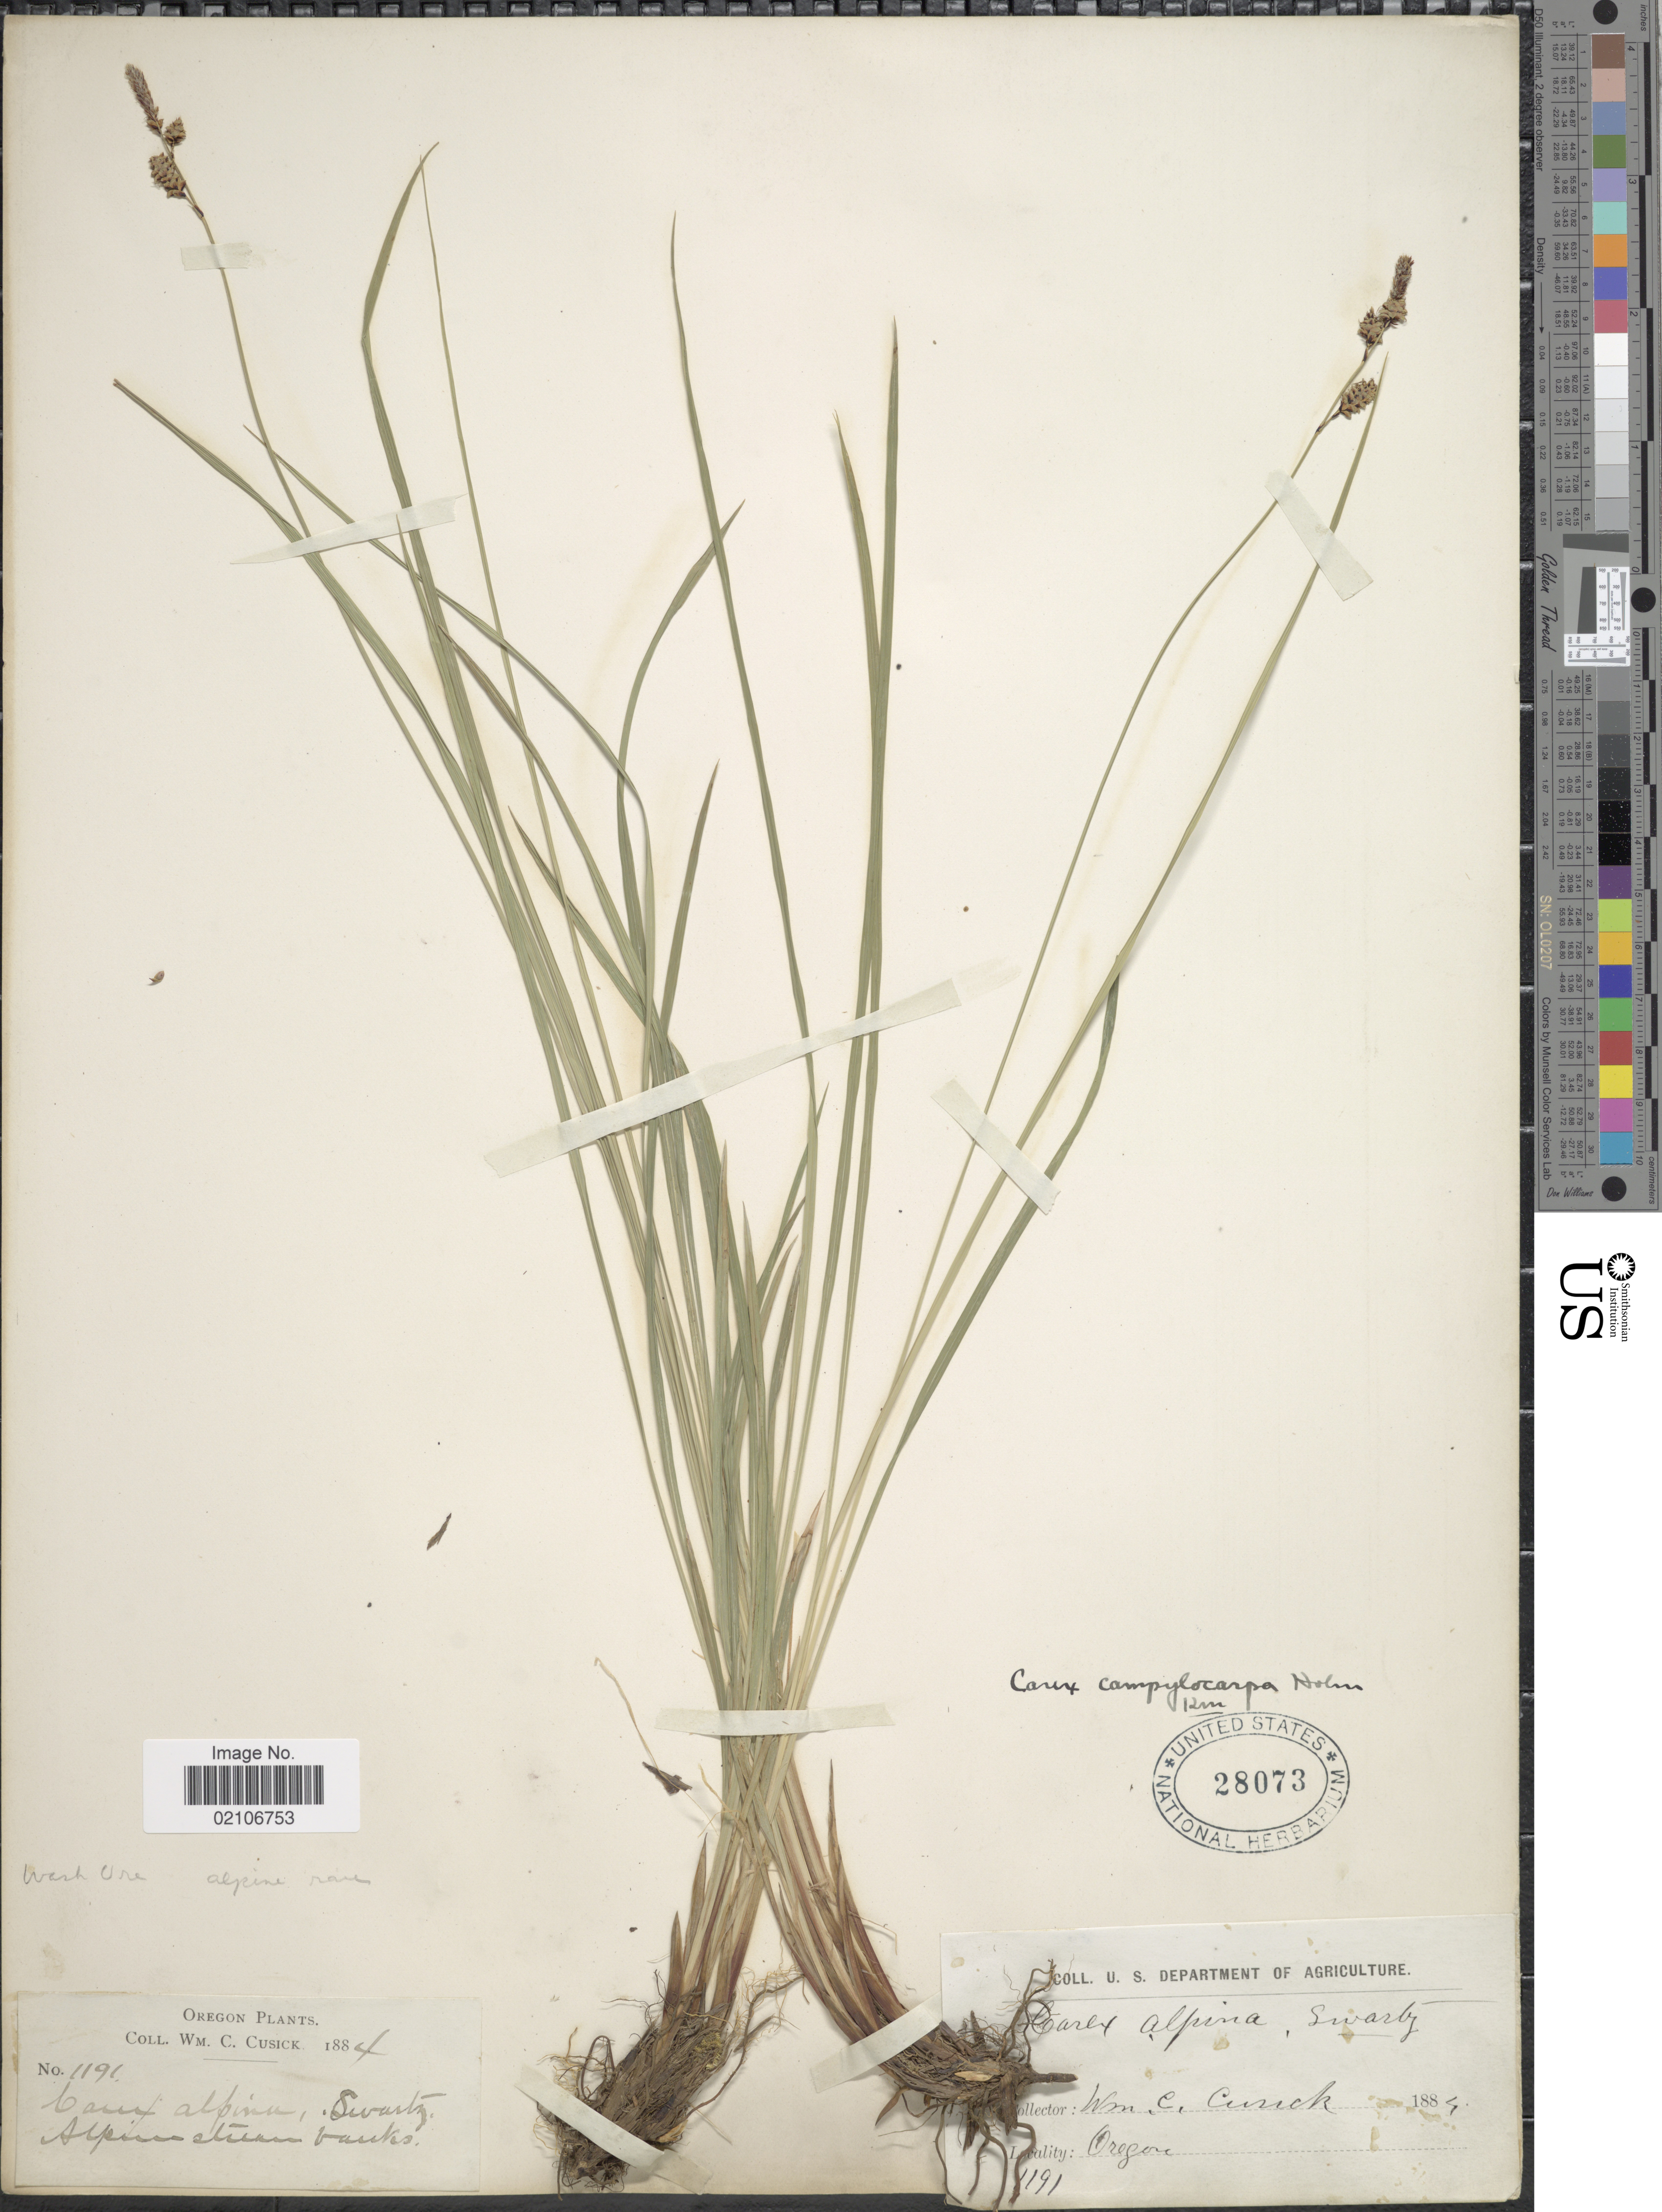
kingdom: Plantae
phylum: Tracheophyta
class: Liliopsida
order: Poales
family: Cyperaceae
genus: Carex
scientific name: Carex scopulorum var. bracteosa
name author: (L.H. Bailey) F.J. Herm.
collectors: W. C. Cusick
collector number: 1191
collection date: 1884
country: United States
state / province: Oregon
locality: Alpine stream banks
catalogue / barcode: US 28073